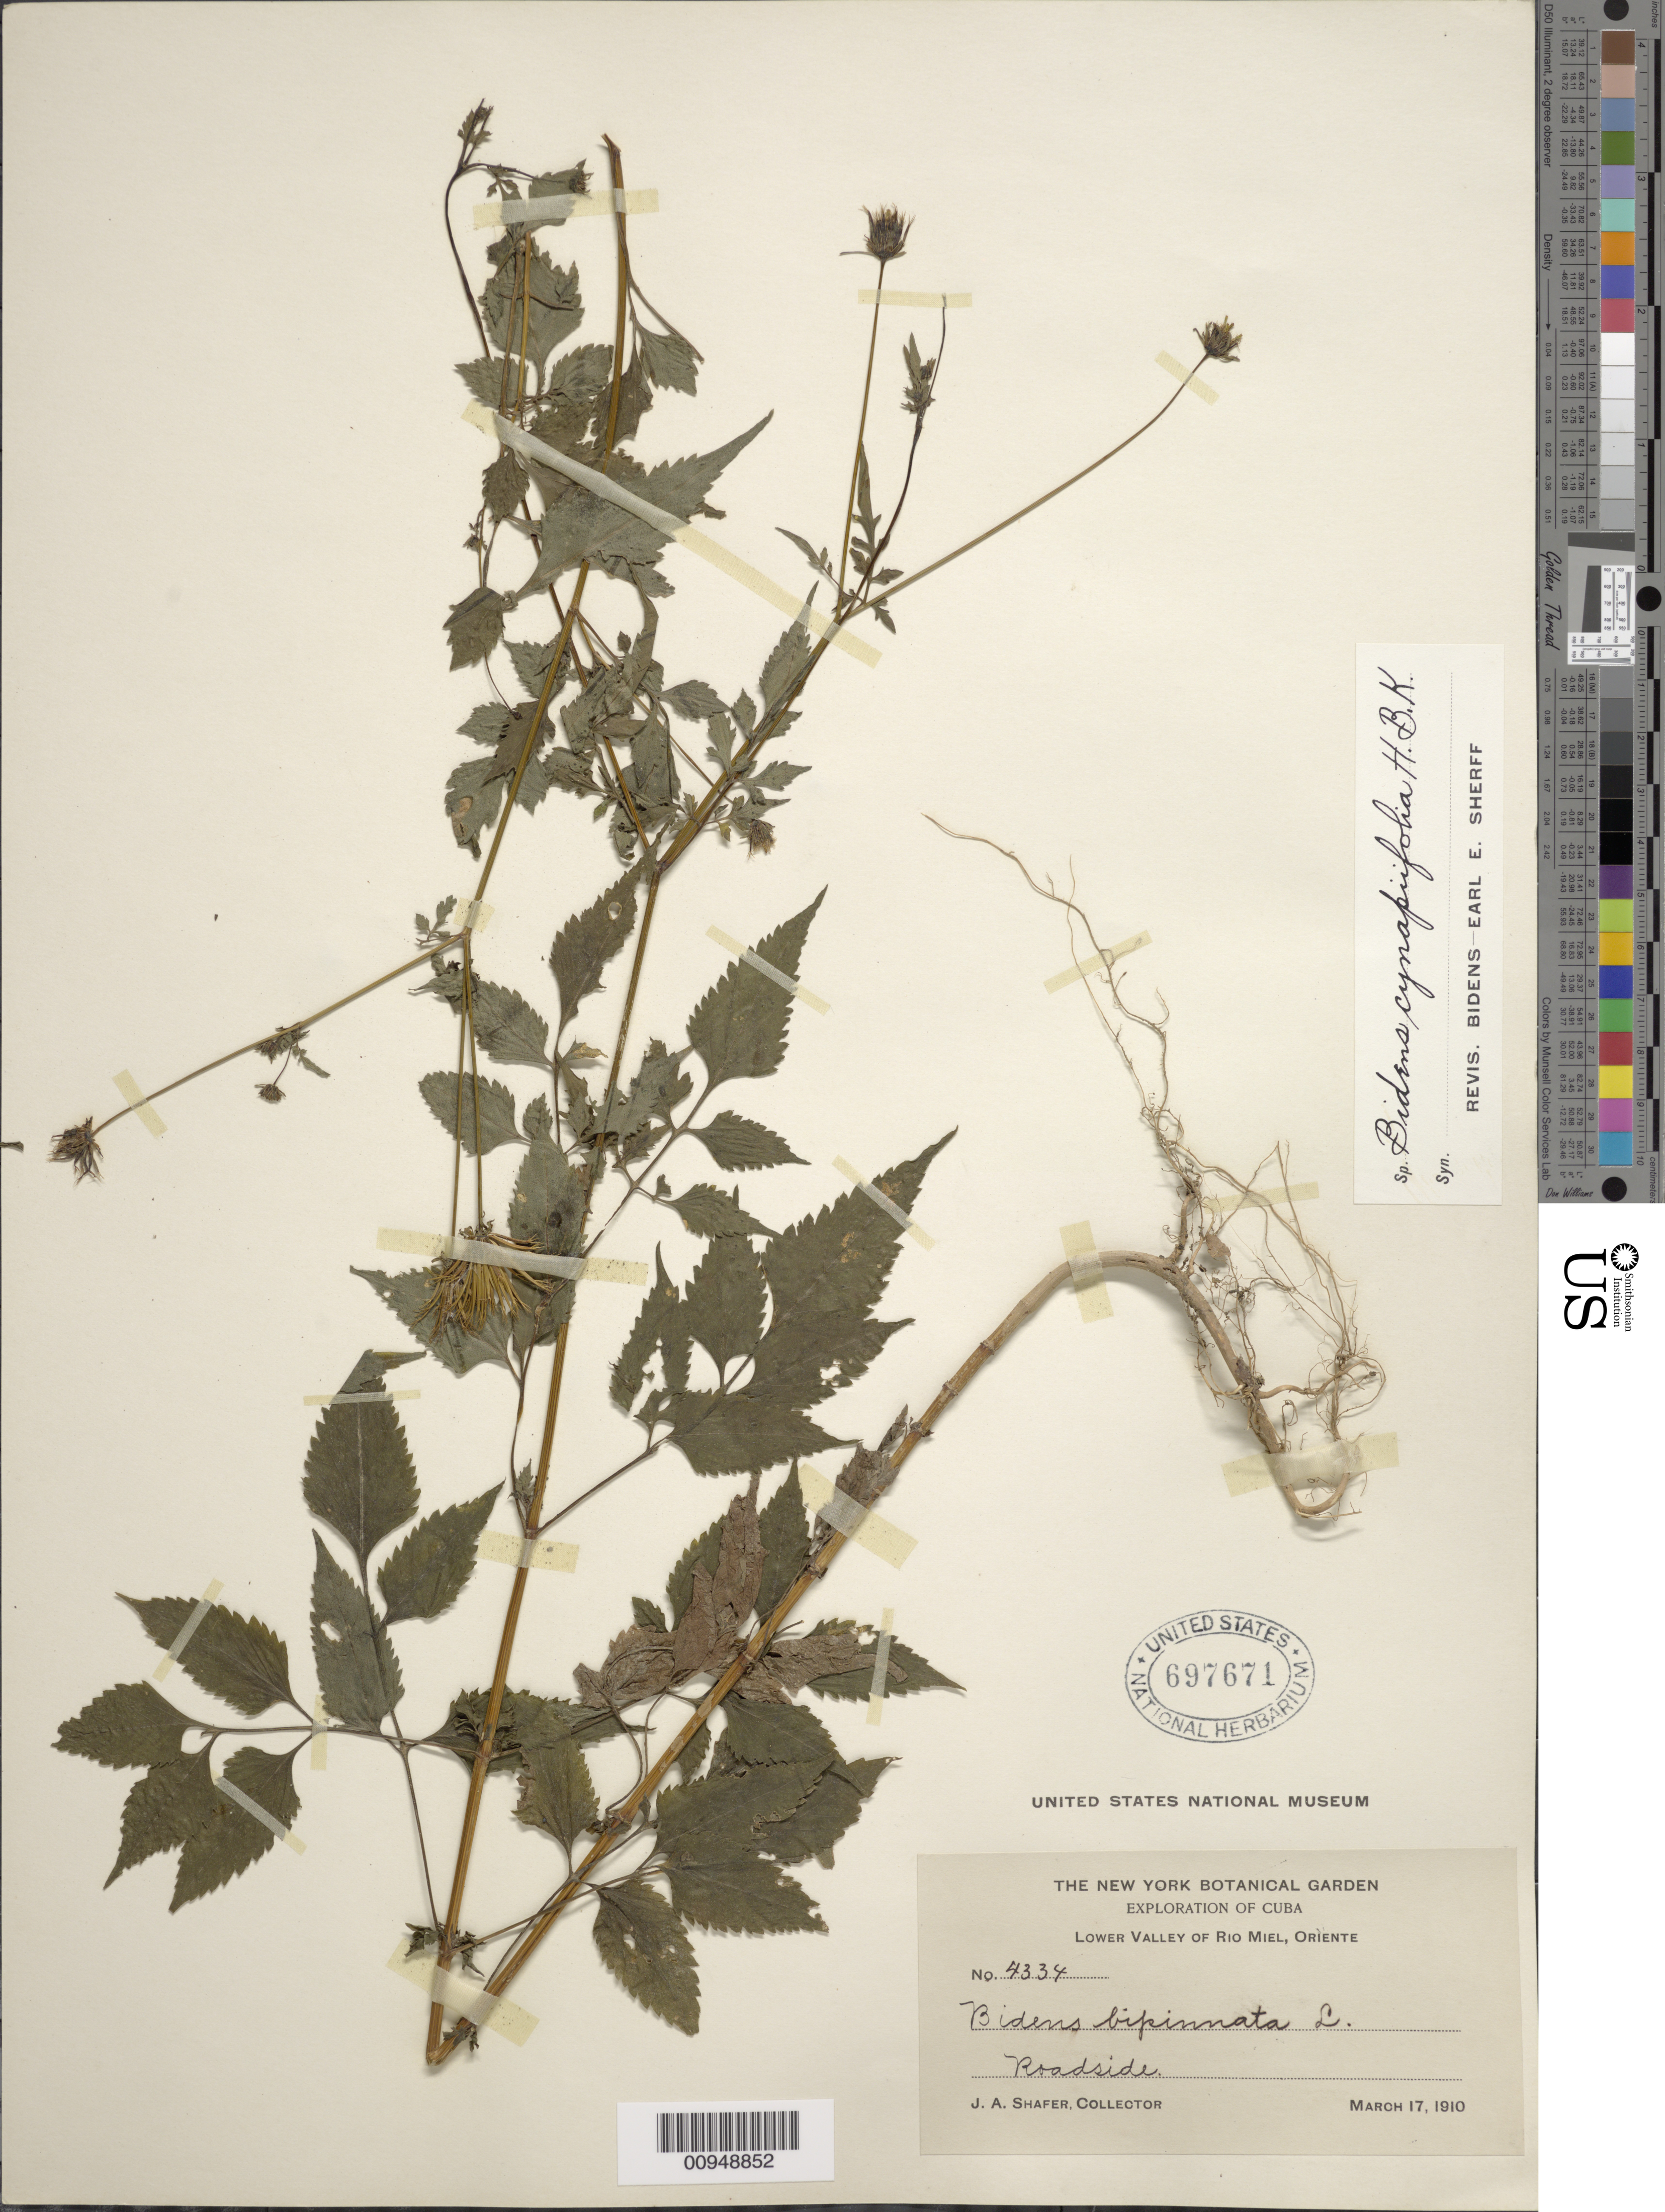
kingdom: Plantae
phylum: Tracheophyta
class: Magnoliopsida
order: Asterales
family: Asteraceae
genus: Bidens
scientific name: Bidens cynapiifolia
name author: Kunth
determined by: Sherff, E. E.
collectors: J. A. Shafer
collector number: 4334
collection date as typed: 17 Mar 1910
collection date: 1910-03-17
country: Cuba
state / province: Oriente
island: Cuba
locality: Lower Valley of Rio Miel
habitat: Roadsides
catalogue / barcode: US 697671